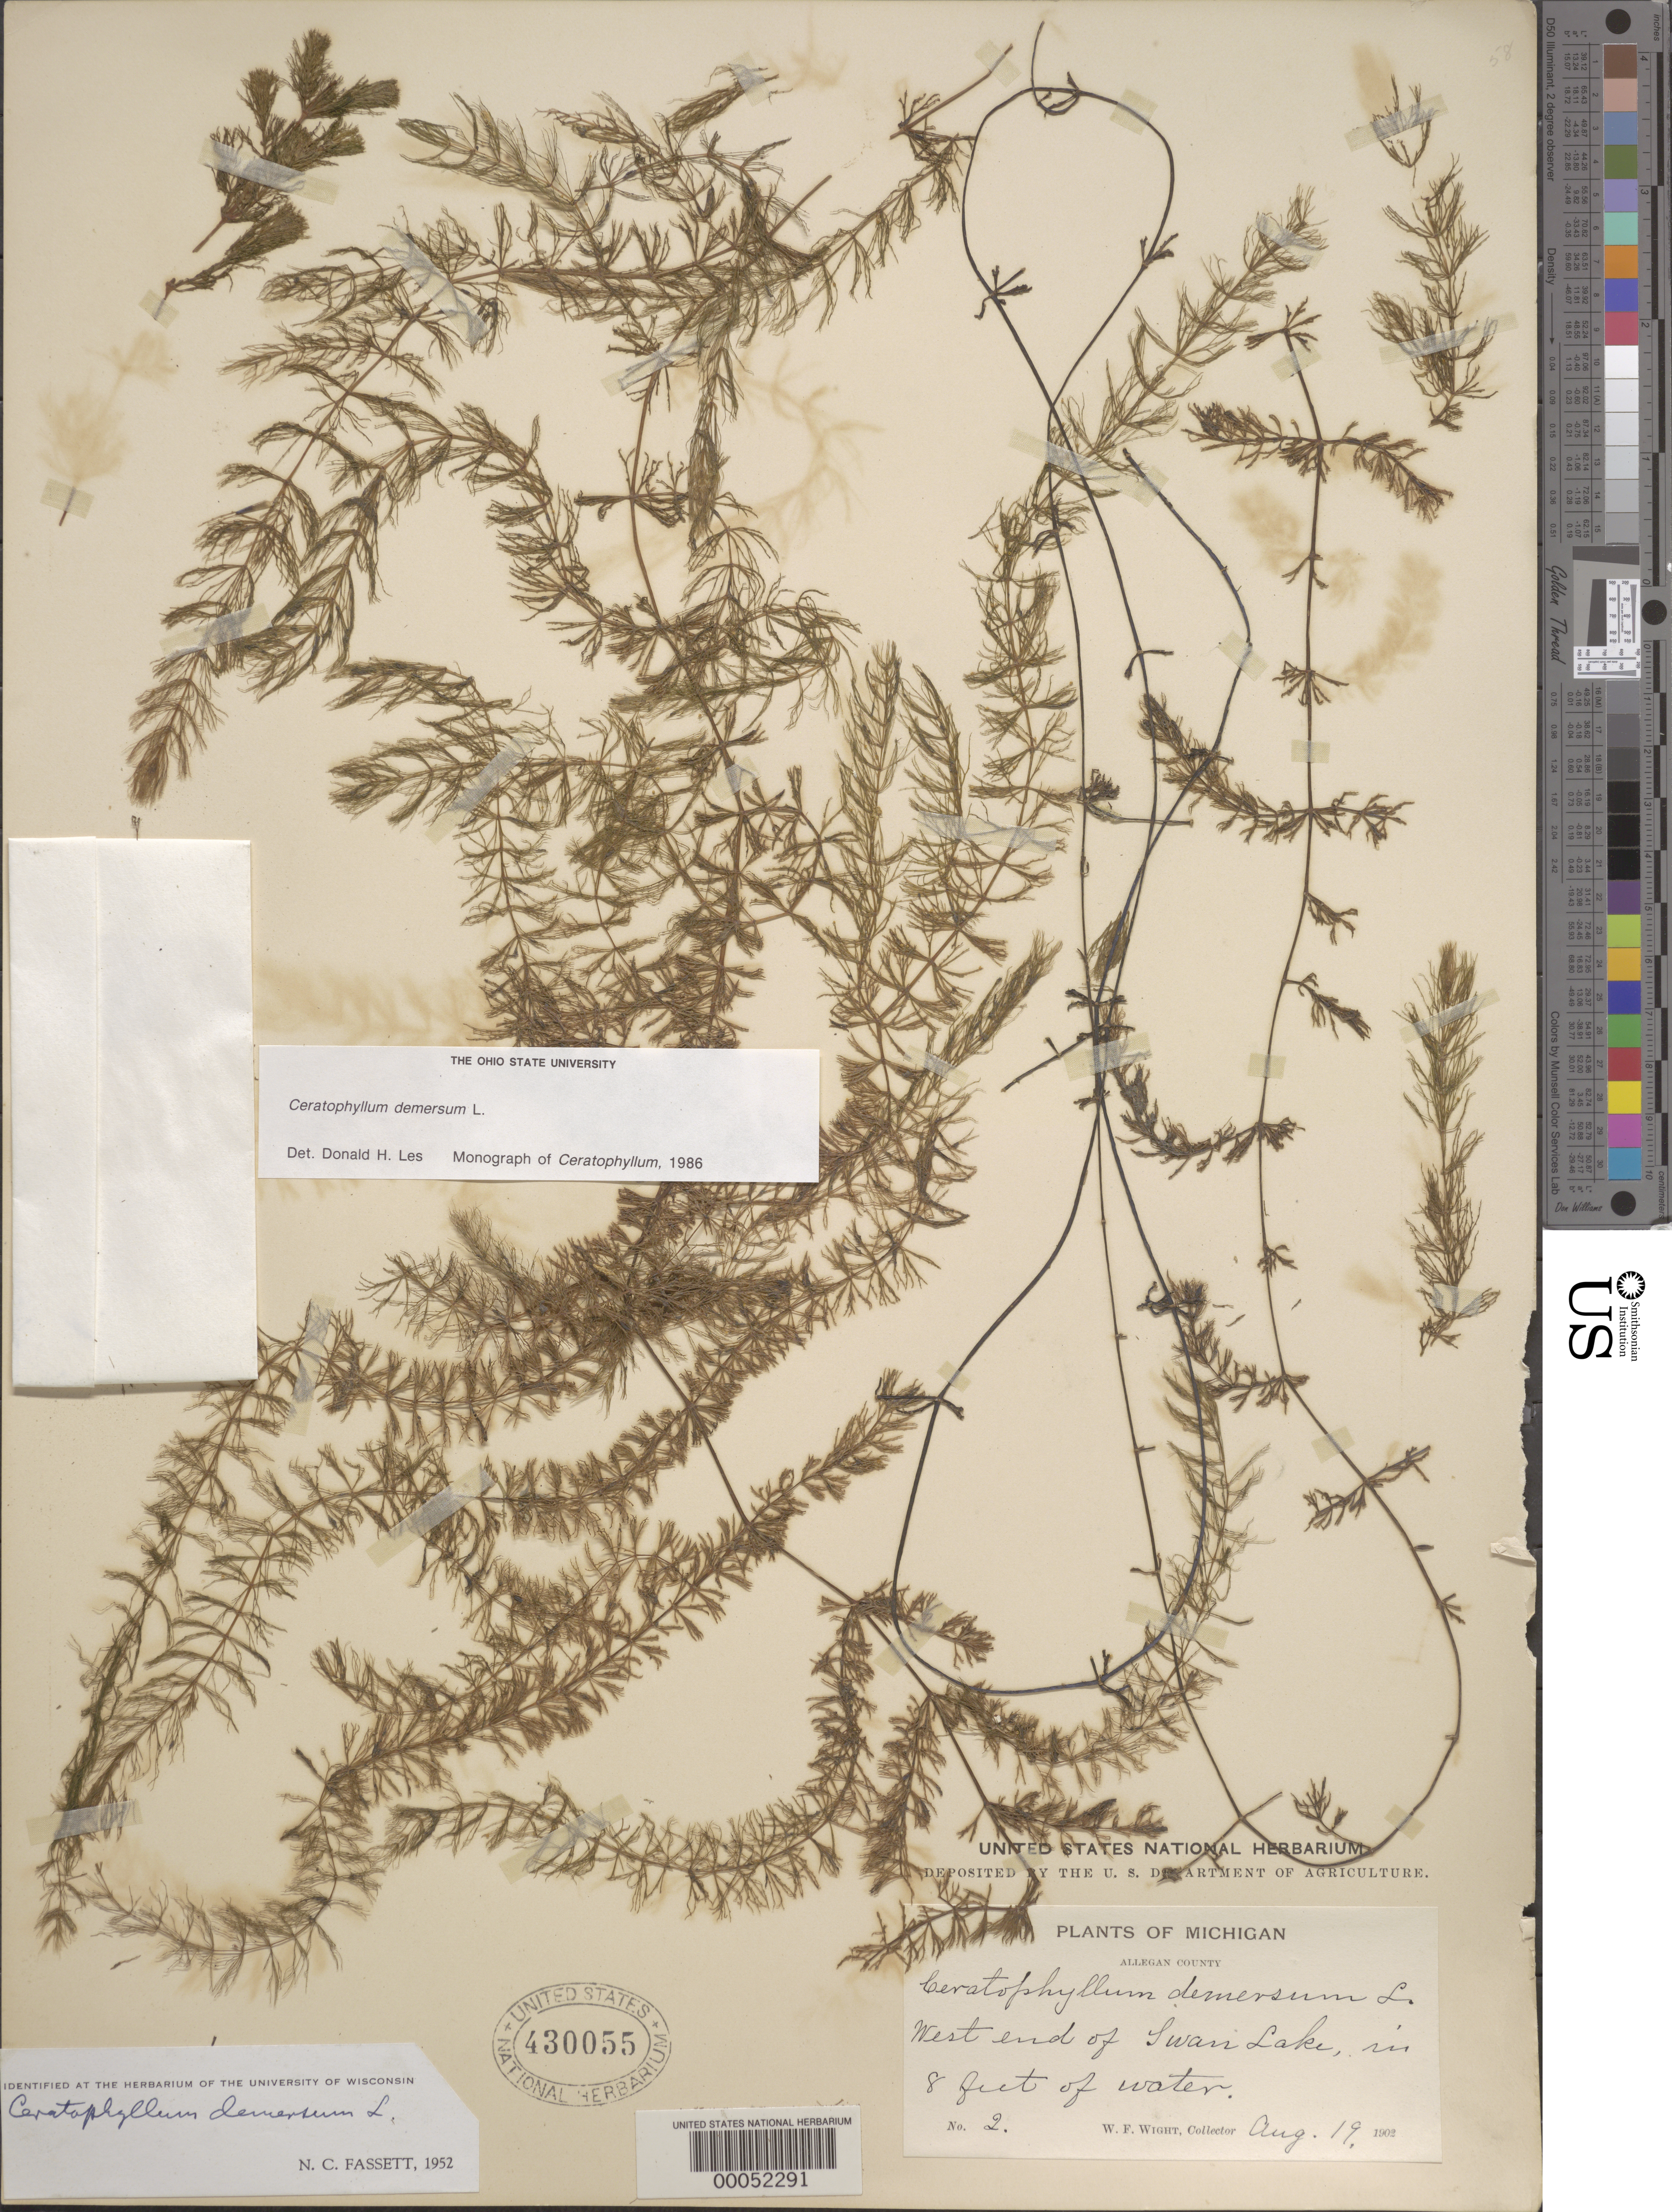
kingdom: Plantae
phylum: Tracheophyta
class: Magnoliopsida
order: Ceratophyllales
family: Ceratophyllaceae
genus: Ceratophyllum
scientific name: Ceratophyllum demersum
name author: L.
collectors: W. Wight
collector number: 02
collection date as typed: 19 Aug 1902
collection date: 1902-08-19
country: United States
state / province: Michigan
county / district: Allegan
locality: W end of swan laketownship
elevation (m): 2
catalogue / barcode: US 430055